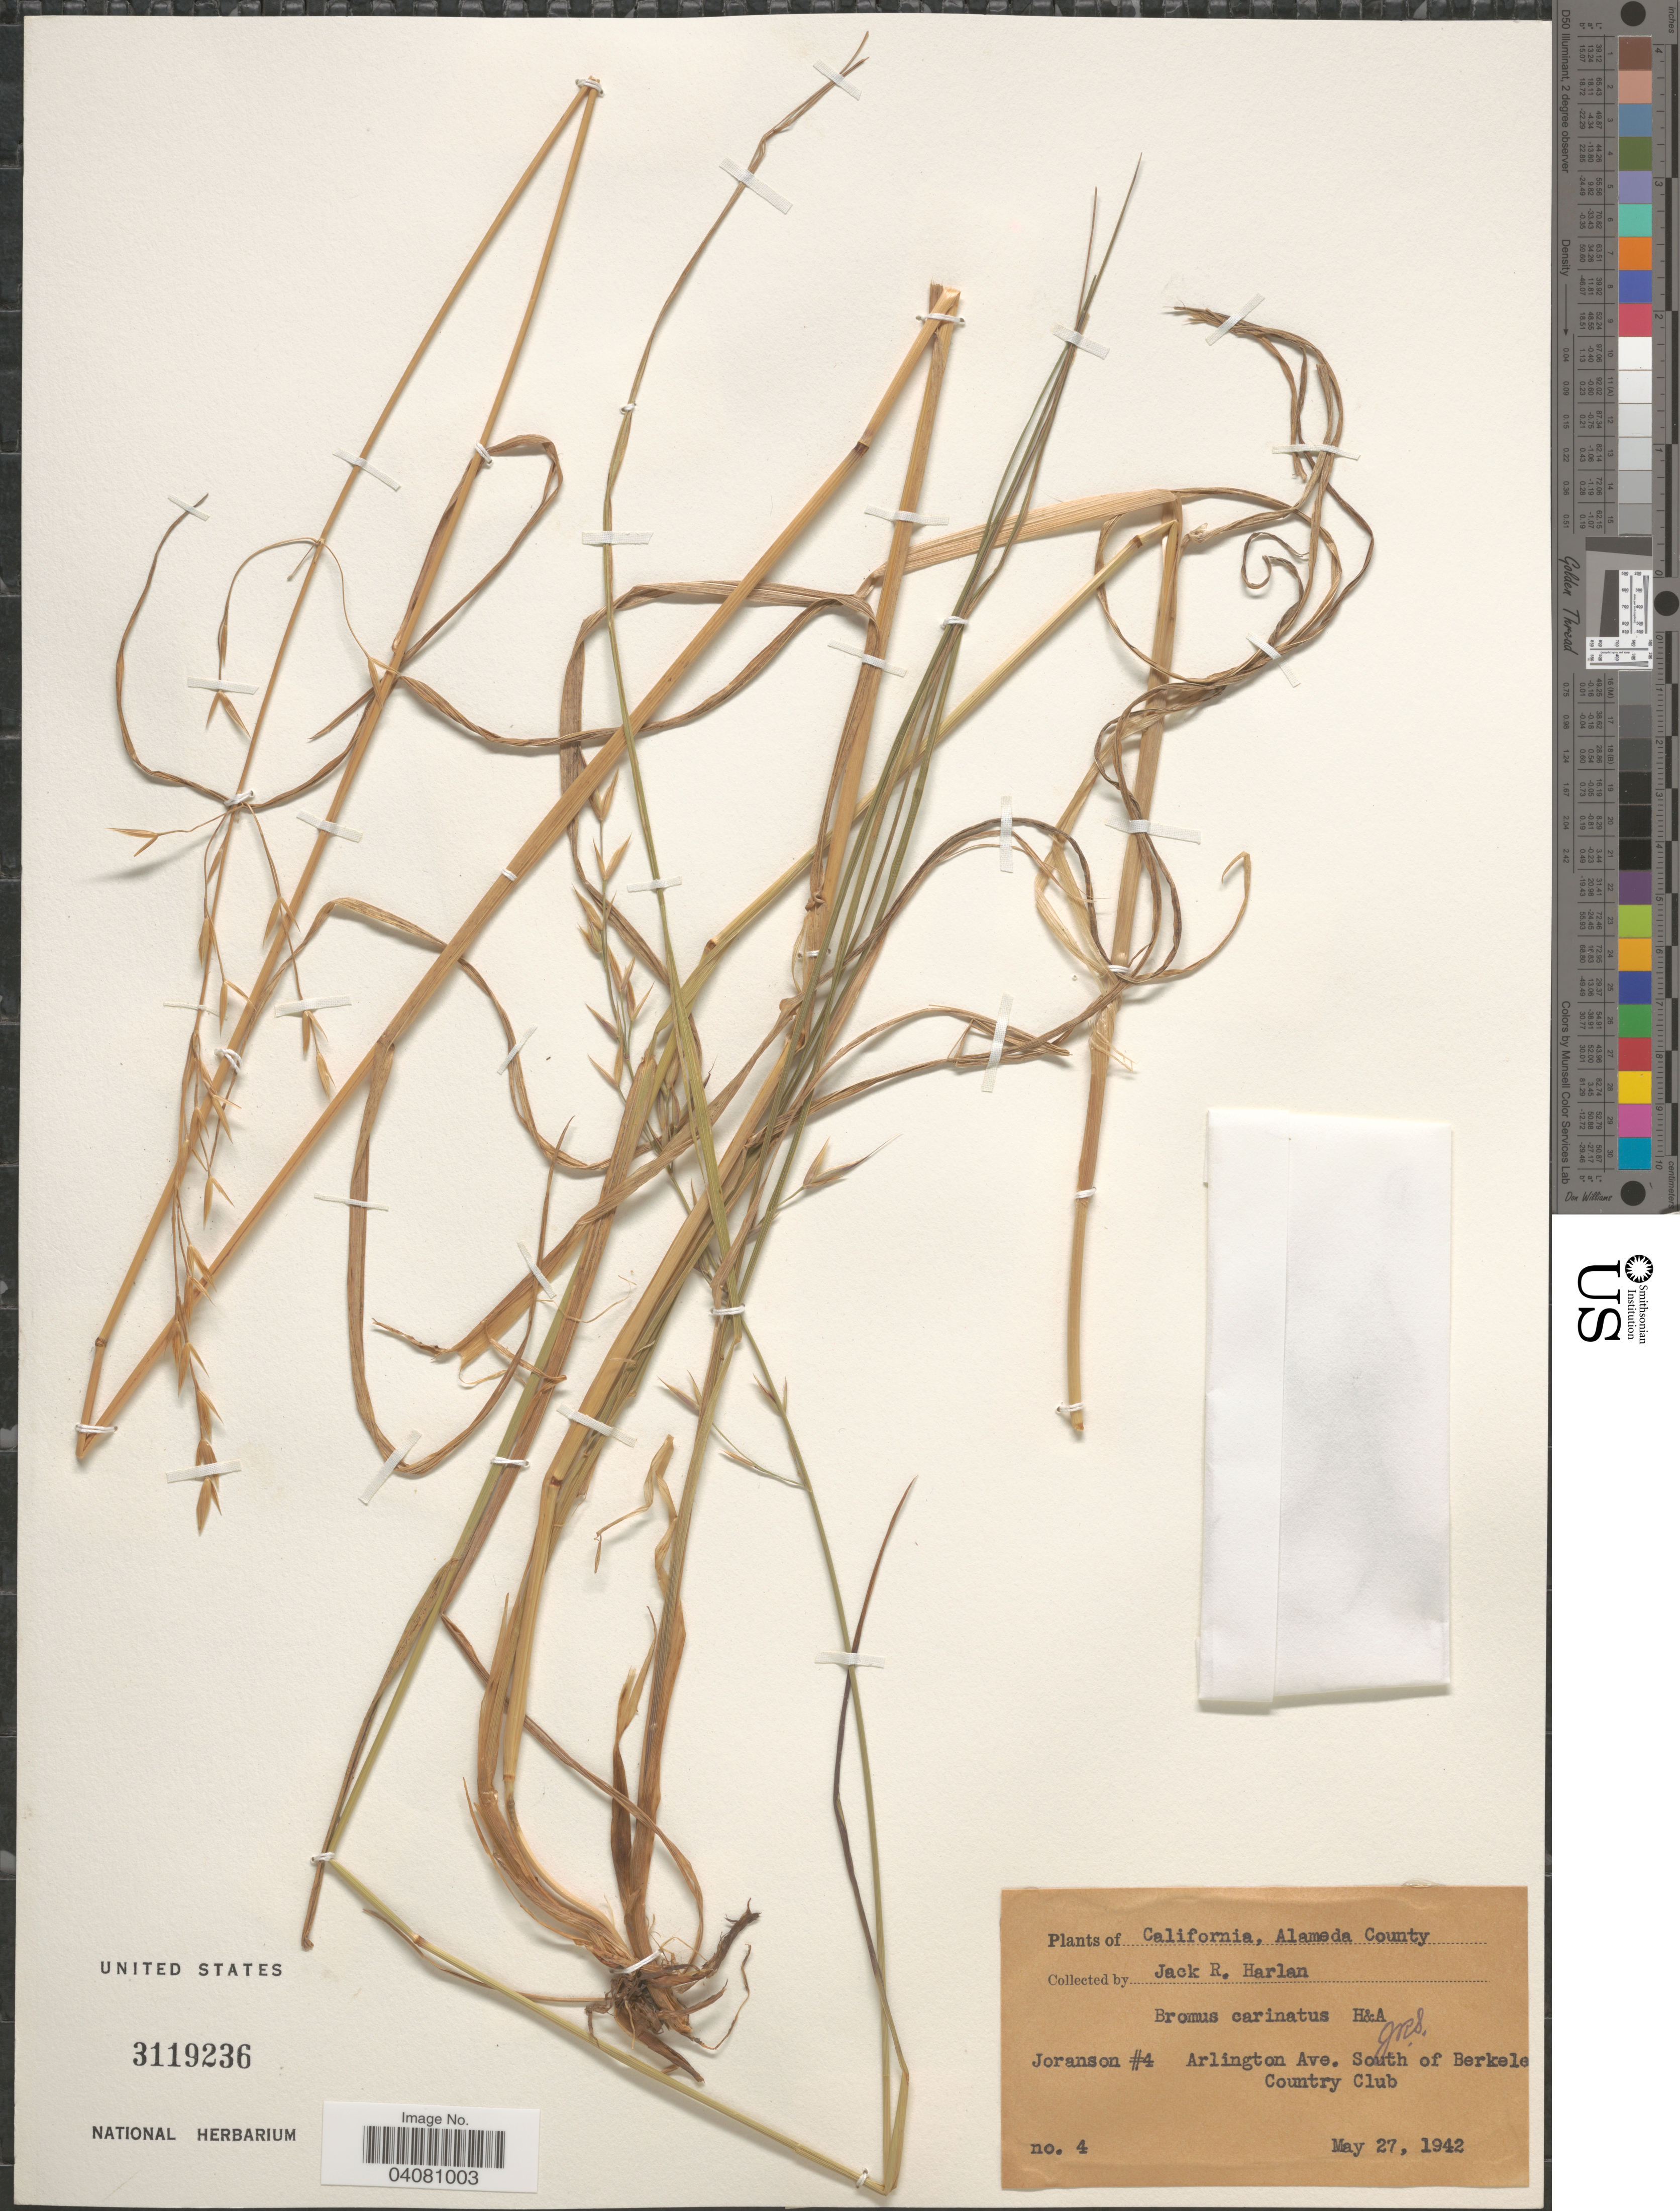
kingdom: Plantae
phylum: Tracheophyta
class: Liliopsida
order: Poales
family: Poaceae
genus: Bromus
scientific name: Bromus carinatus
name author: Hook. & Arn.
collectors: J. Harlan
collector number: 4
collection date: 1942-05-27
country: United States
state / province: California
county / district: Alameda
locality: Alameda. Arlington Ave. South of Berkeley County Club.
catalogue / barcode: US 3119236